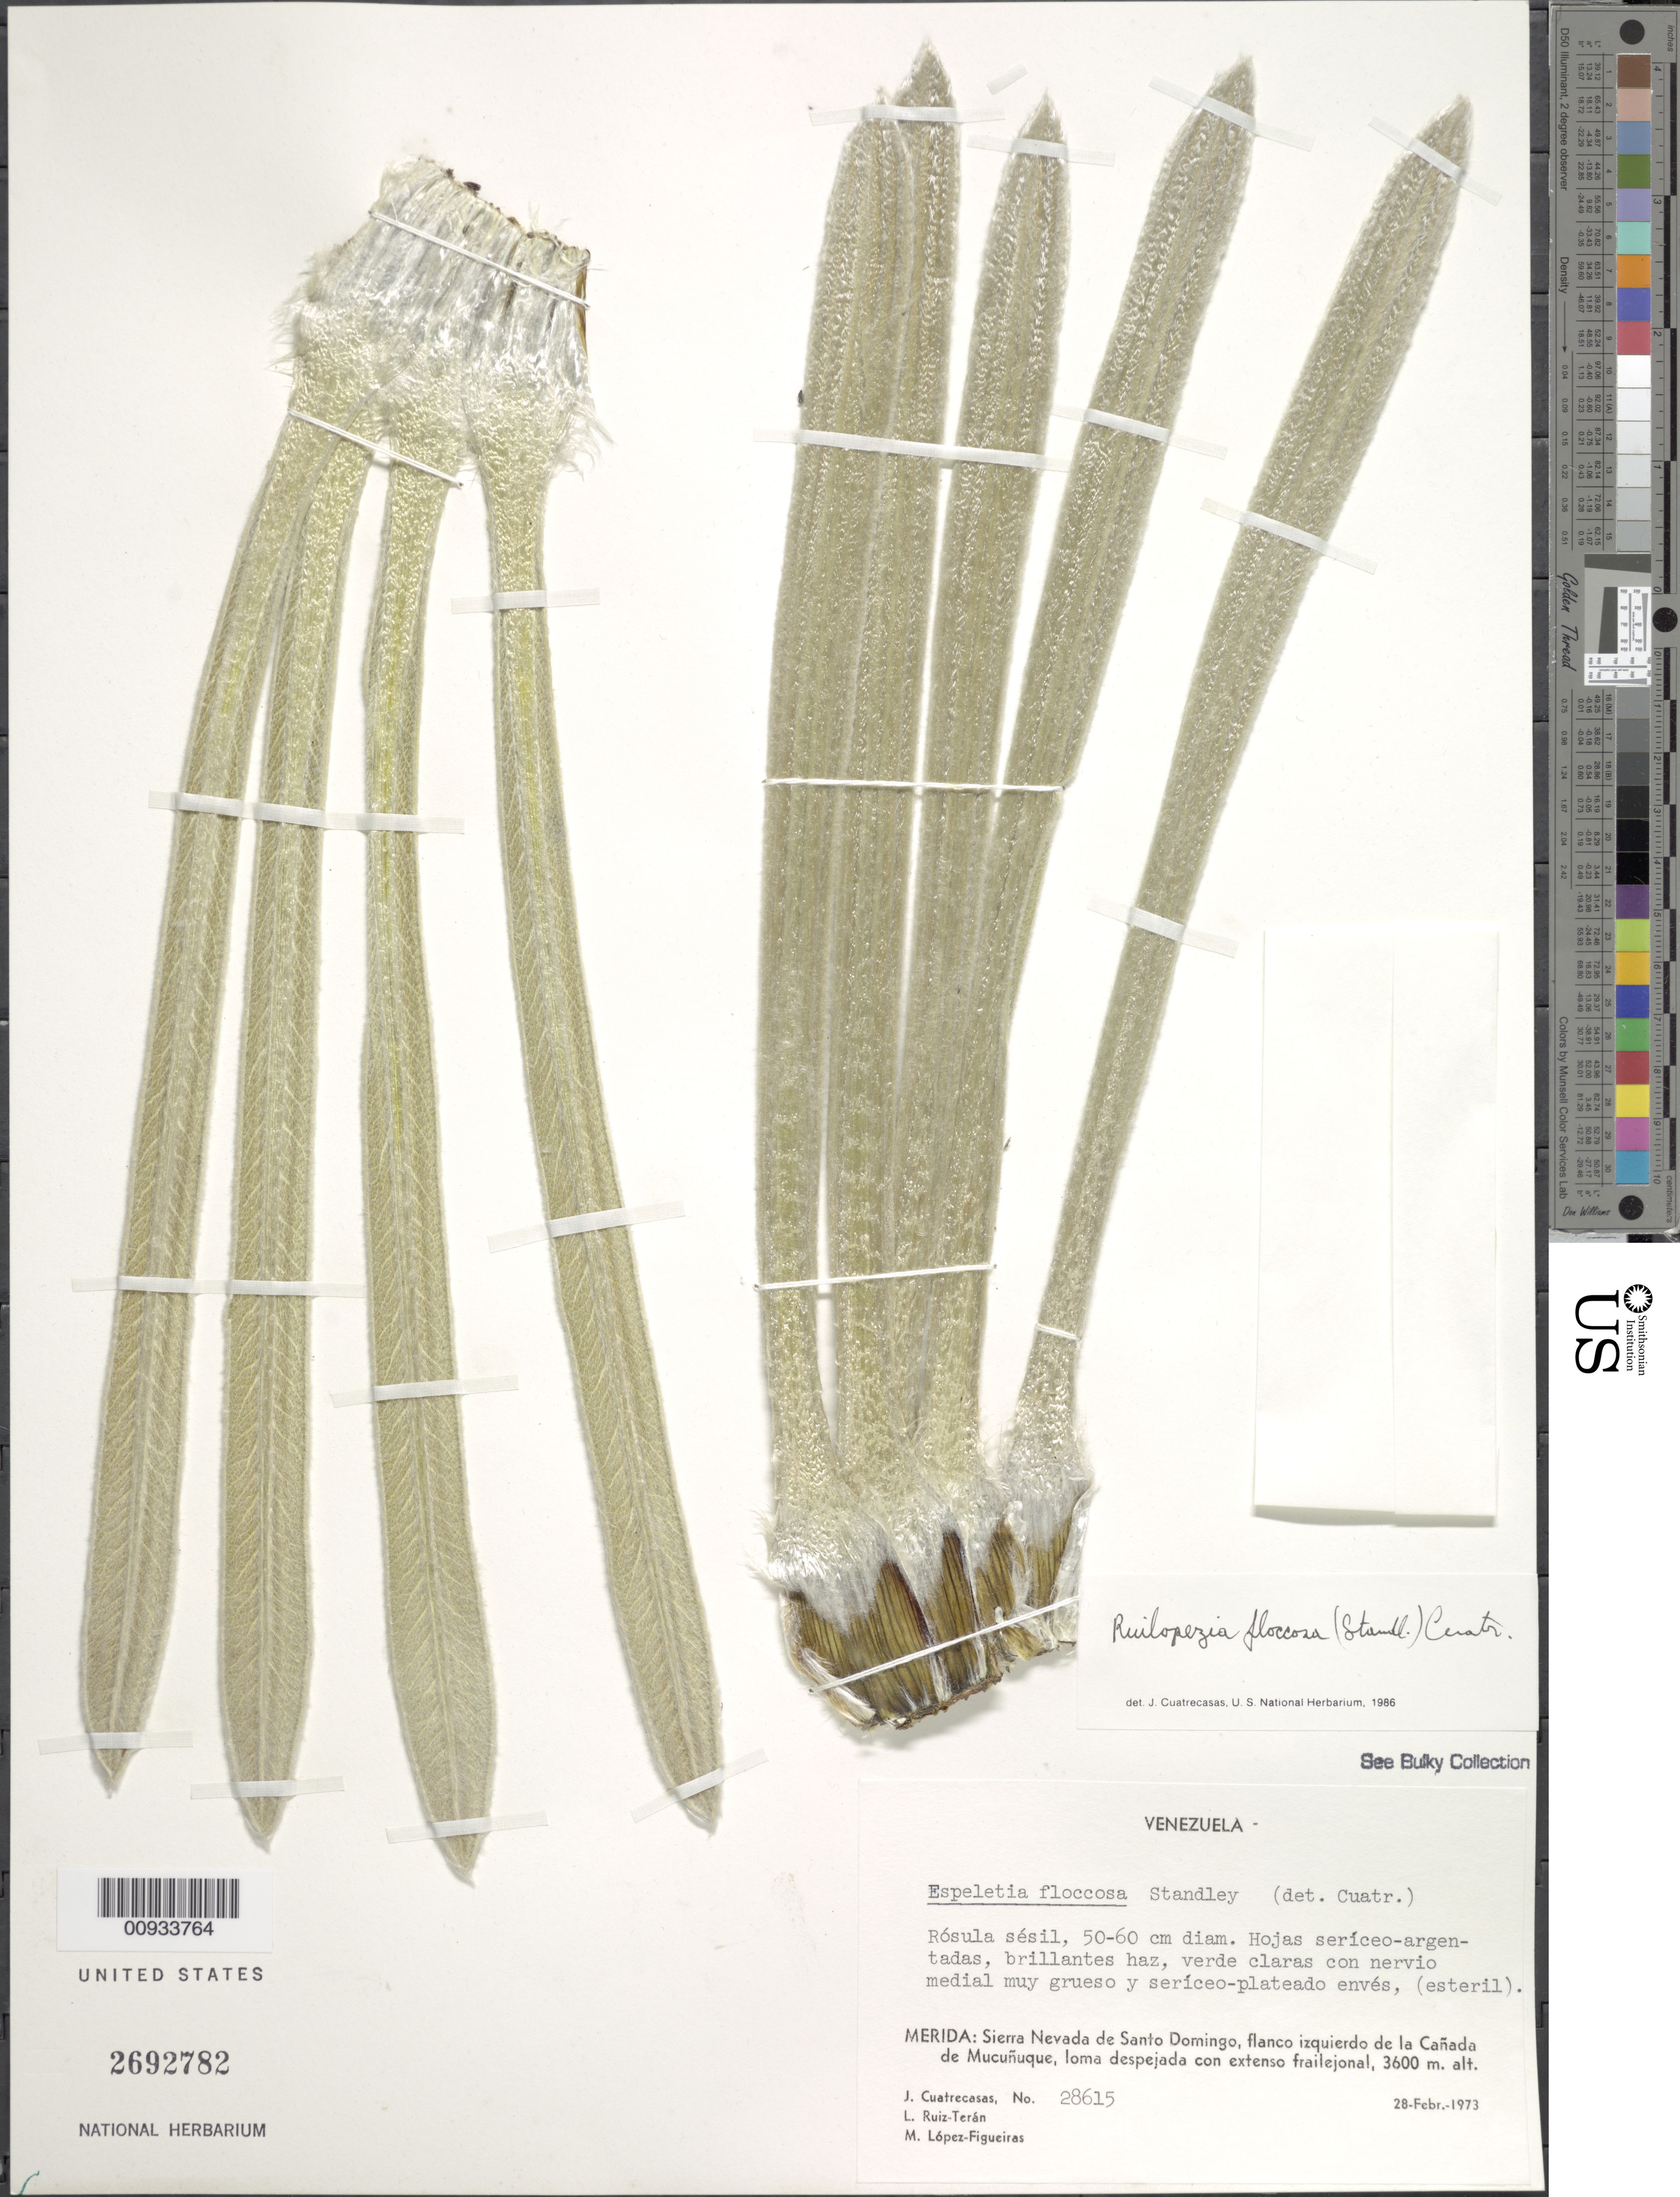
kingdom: Plantae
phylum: Tracheophyta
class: Magnoliopsida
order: Asterales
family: Asteraceae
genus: Ruilopezia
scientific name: Ruilopezia floccosa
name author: (Standl.) Cuatrec.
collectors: J. Cuatrecasas, L. E. Ruíz-Terán & M. López Figueiras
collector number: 28615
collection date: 1973-02-28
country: Venezuela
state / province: Mérida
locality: Sierra Nevada de Santo Domingo, flanco izquierdo de la Canada de Mucunuque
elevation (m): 3600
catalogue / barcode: US 2692782